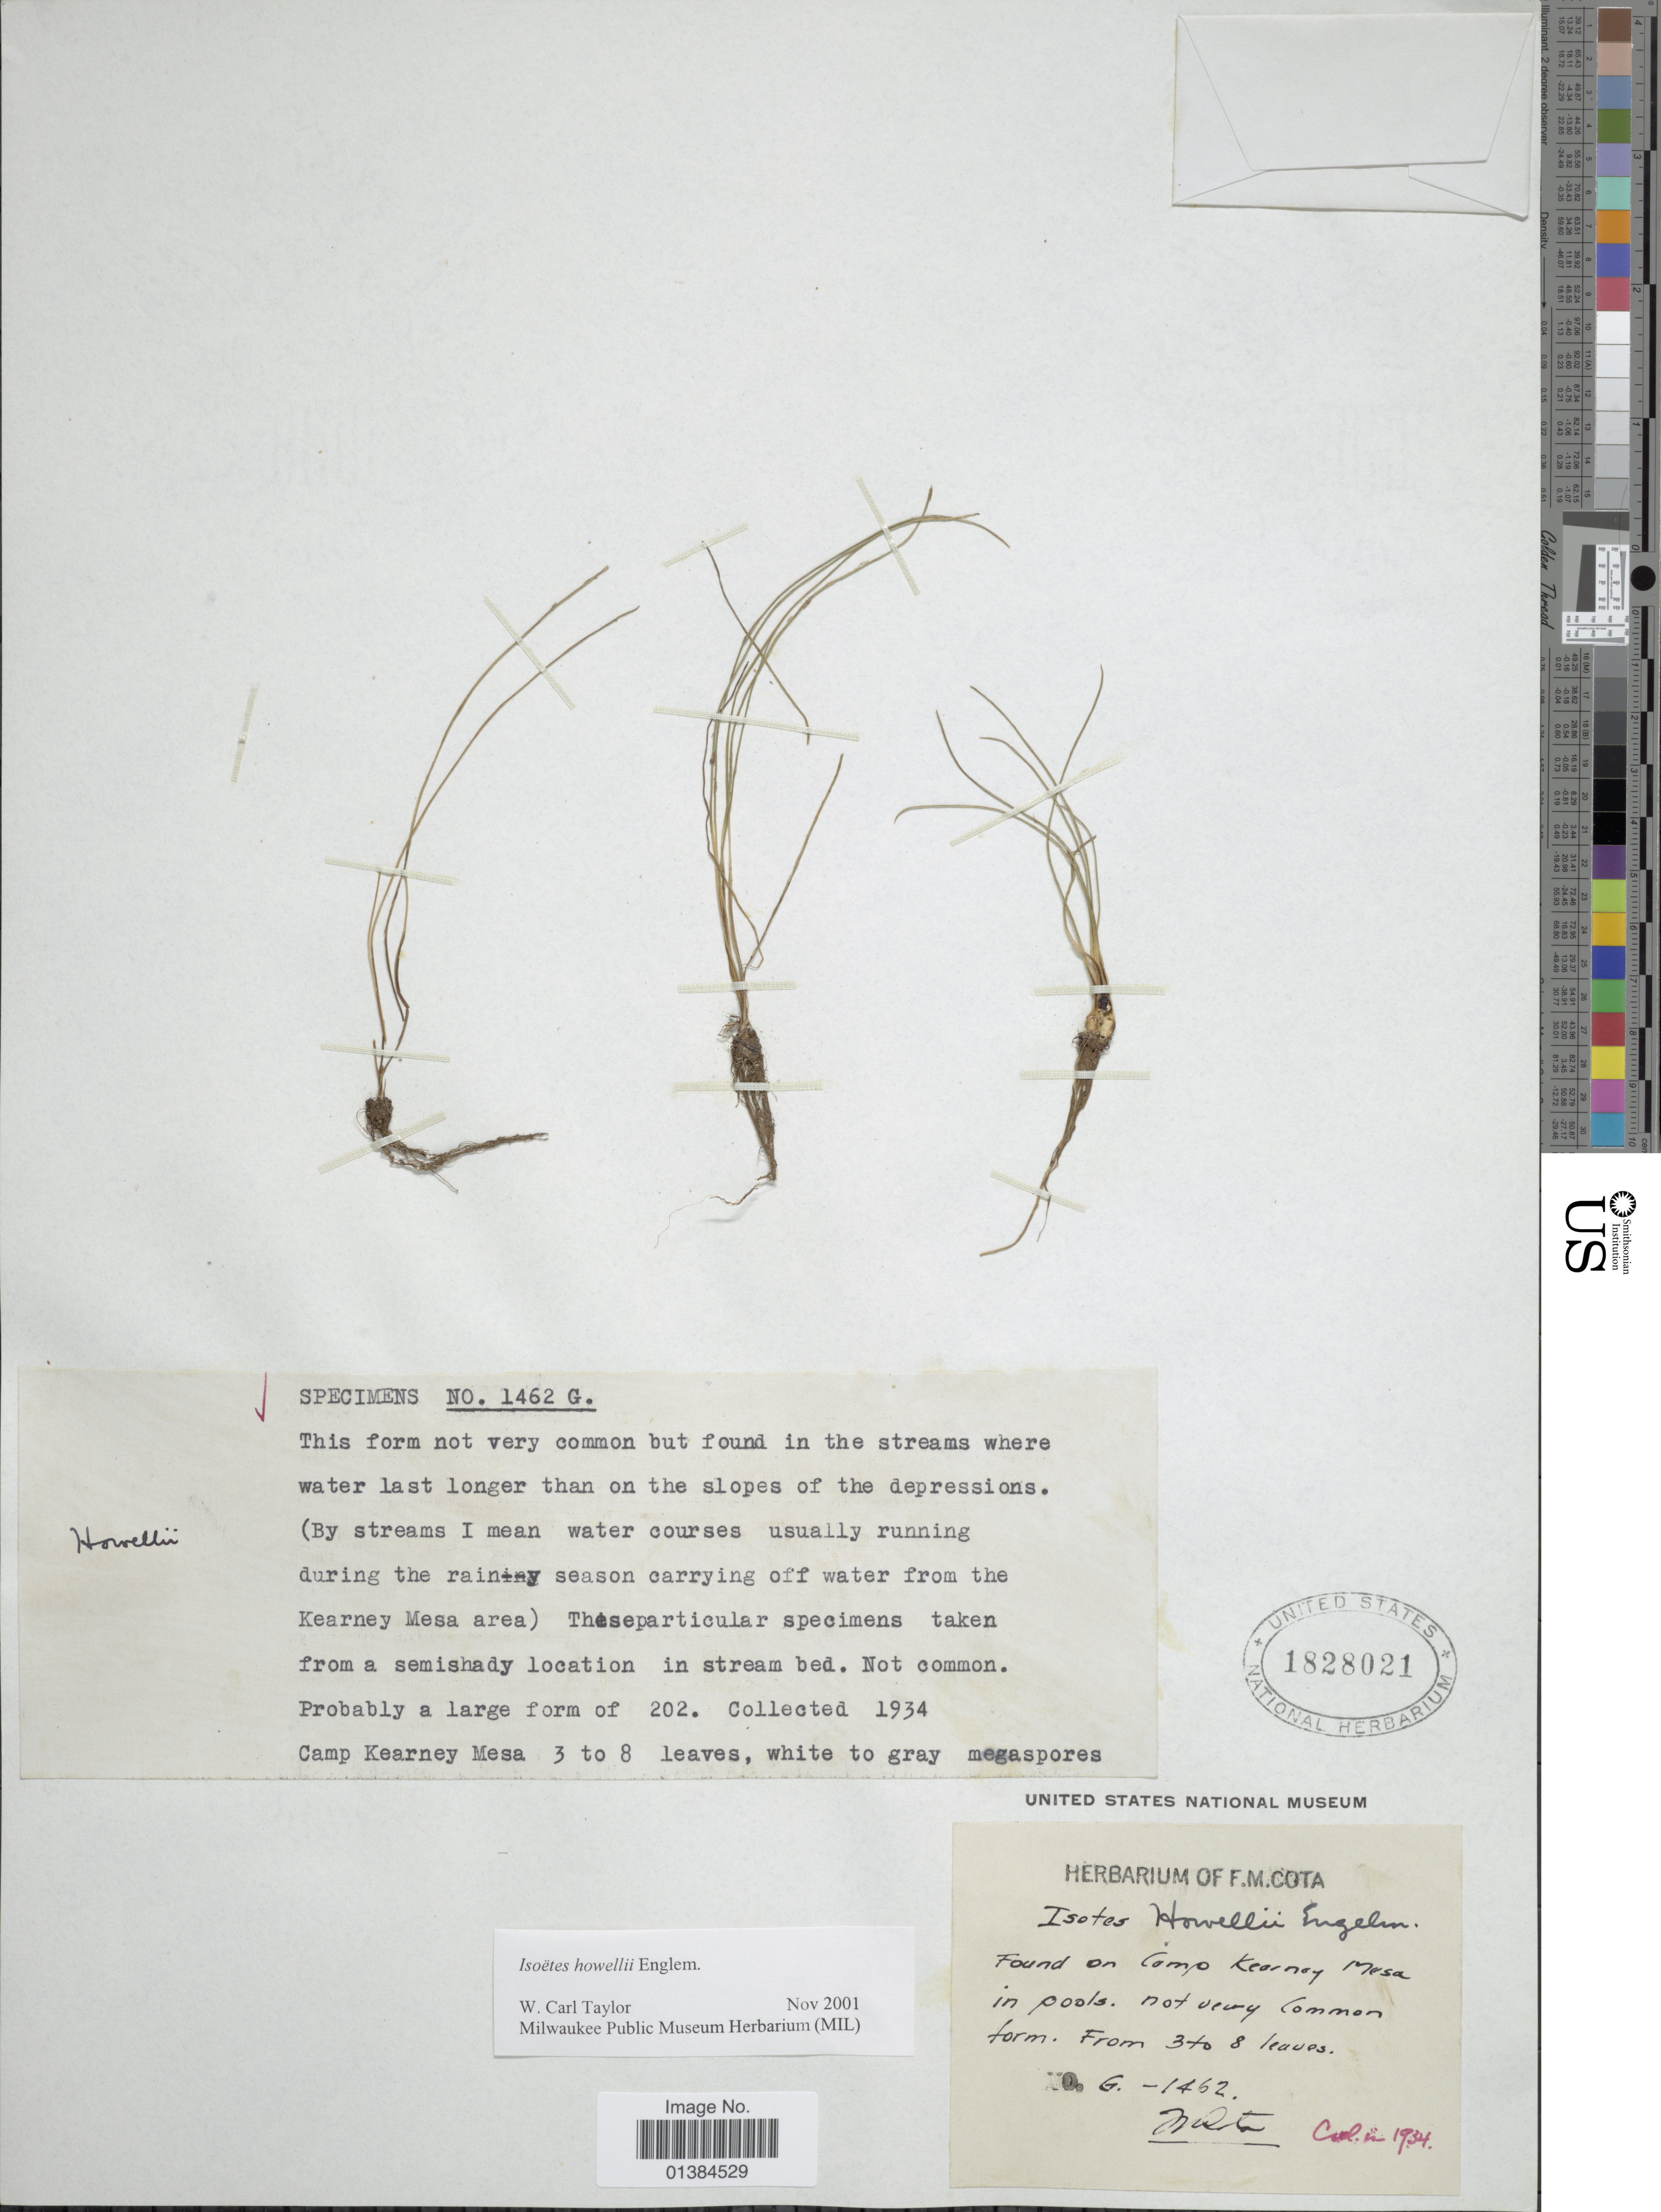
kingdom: Plantae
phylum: Tracheophyta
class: Lycopodiopsida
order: Isoetales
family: Isoetaceae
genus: Isoetes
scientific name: Isoetes howellii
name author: Engelm.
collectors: ex herb. F. M. Cota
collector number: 6-1462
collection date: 1934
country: United States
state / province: California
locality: Found on Camp Kearney Mesa in pools.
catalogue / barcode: US 1828021